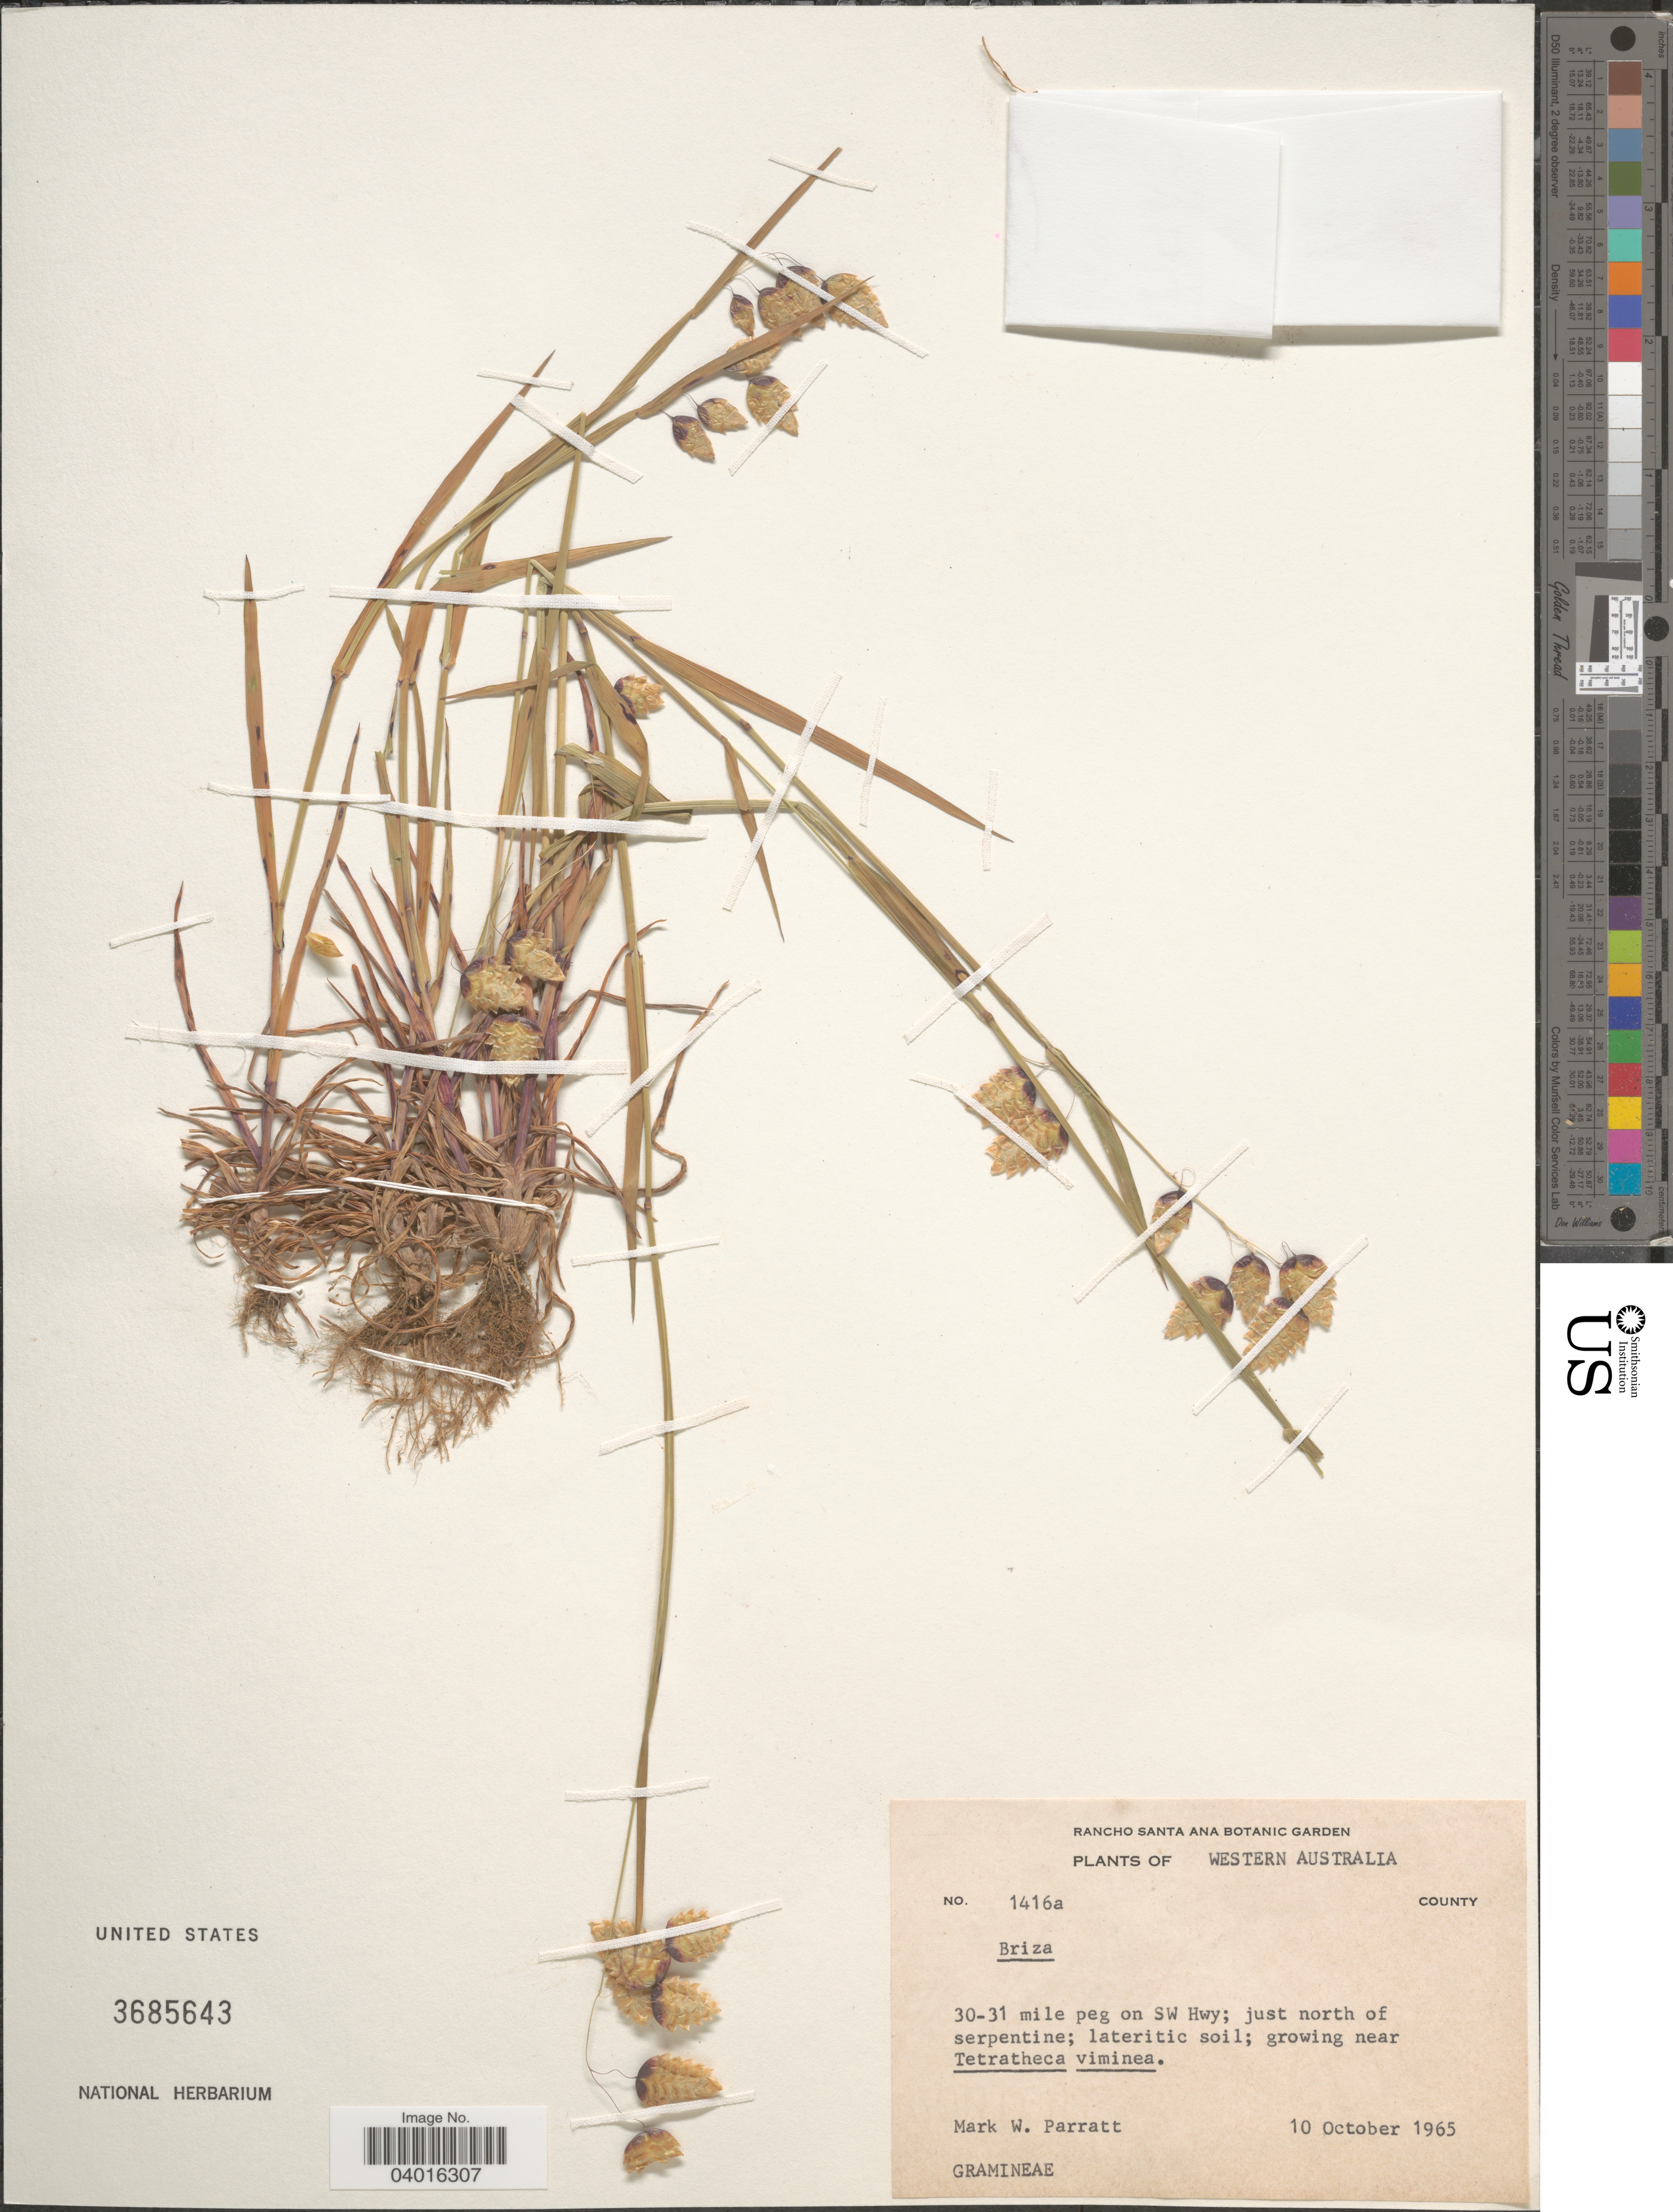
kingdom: Plantae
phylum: Tracheophyta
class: Liliopsida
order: Poales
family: Poaceae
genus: Briza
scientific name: Briza maxima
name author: L.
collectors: M. Parratt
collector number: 1416a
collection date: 1965-10-10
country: Australia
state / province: Western Australia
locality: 30-31 mile peg on SW Hwy; just north of serpentine.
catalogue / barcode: US 3685643